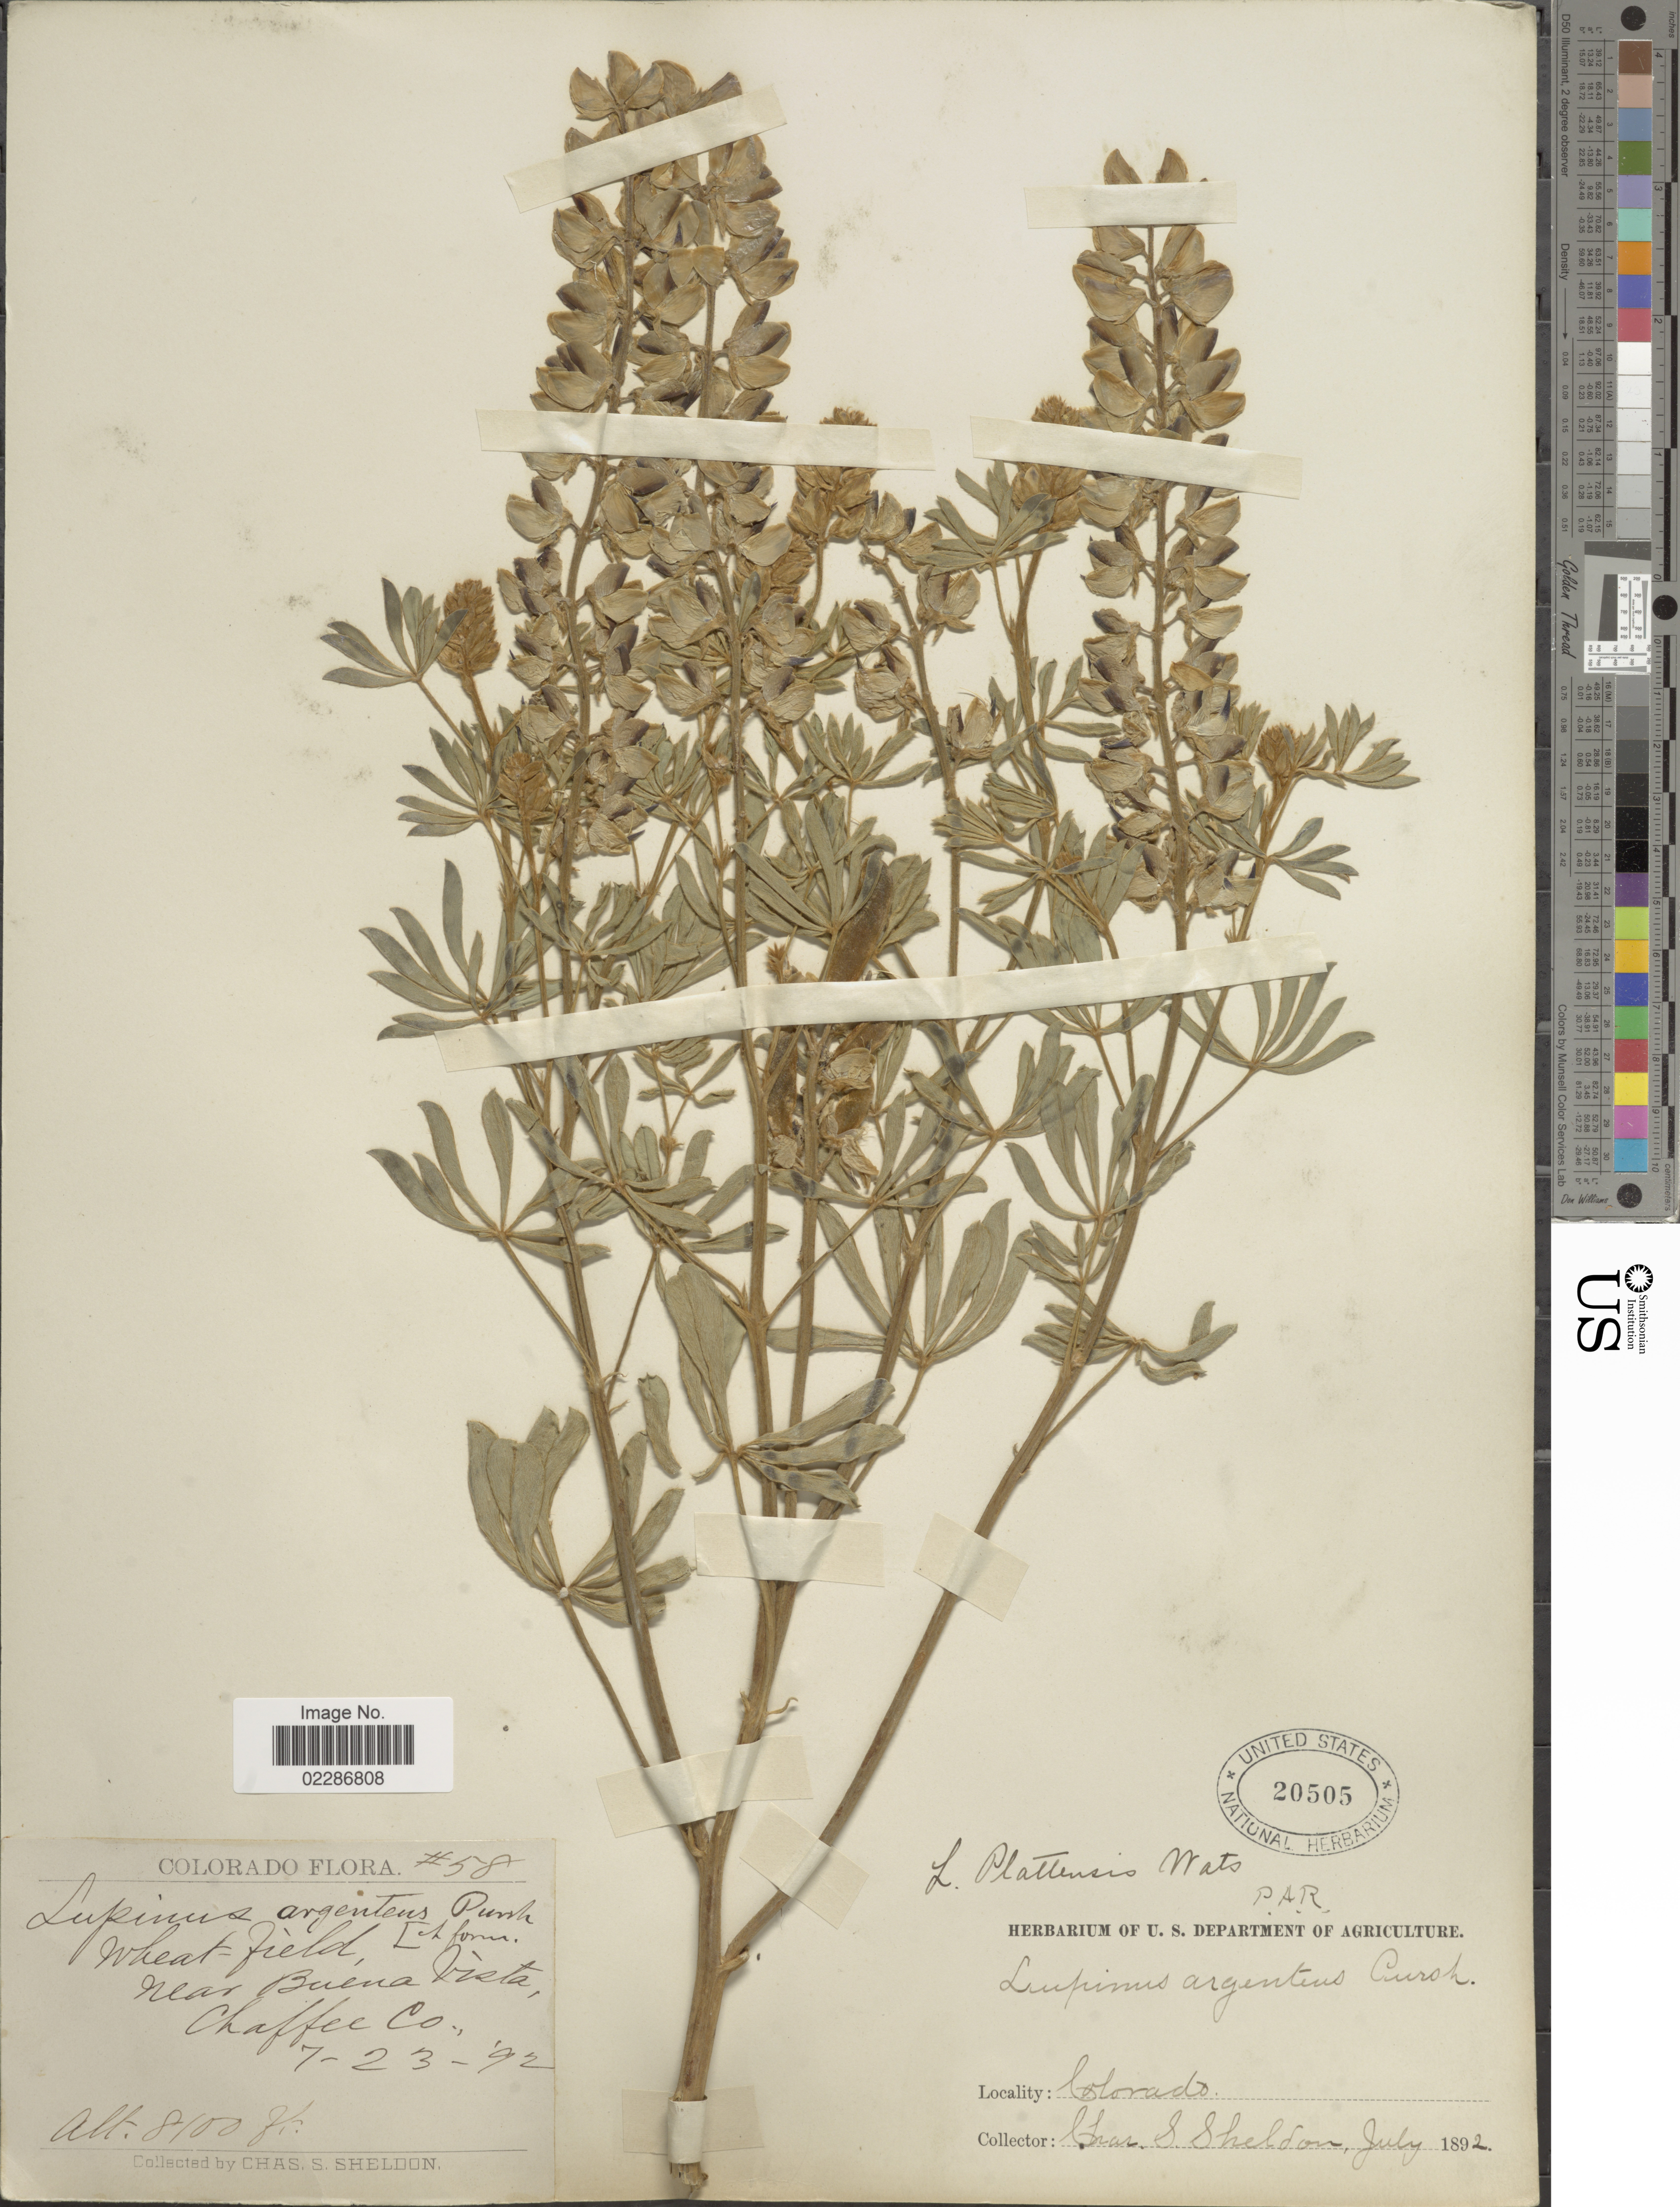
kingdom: Plantae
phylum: Tracheophyta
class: Magnoliopsida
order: Fabales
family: Fabaceae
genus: Lupinus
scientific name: Lupinus plattensis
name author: S. Watson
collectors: C. S. Sheldon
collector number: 58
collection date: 1892-07-23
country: United States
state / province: Colorado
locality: Near Buena Vista, Chaffee Co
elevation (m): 2469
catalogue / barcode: US 20505